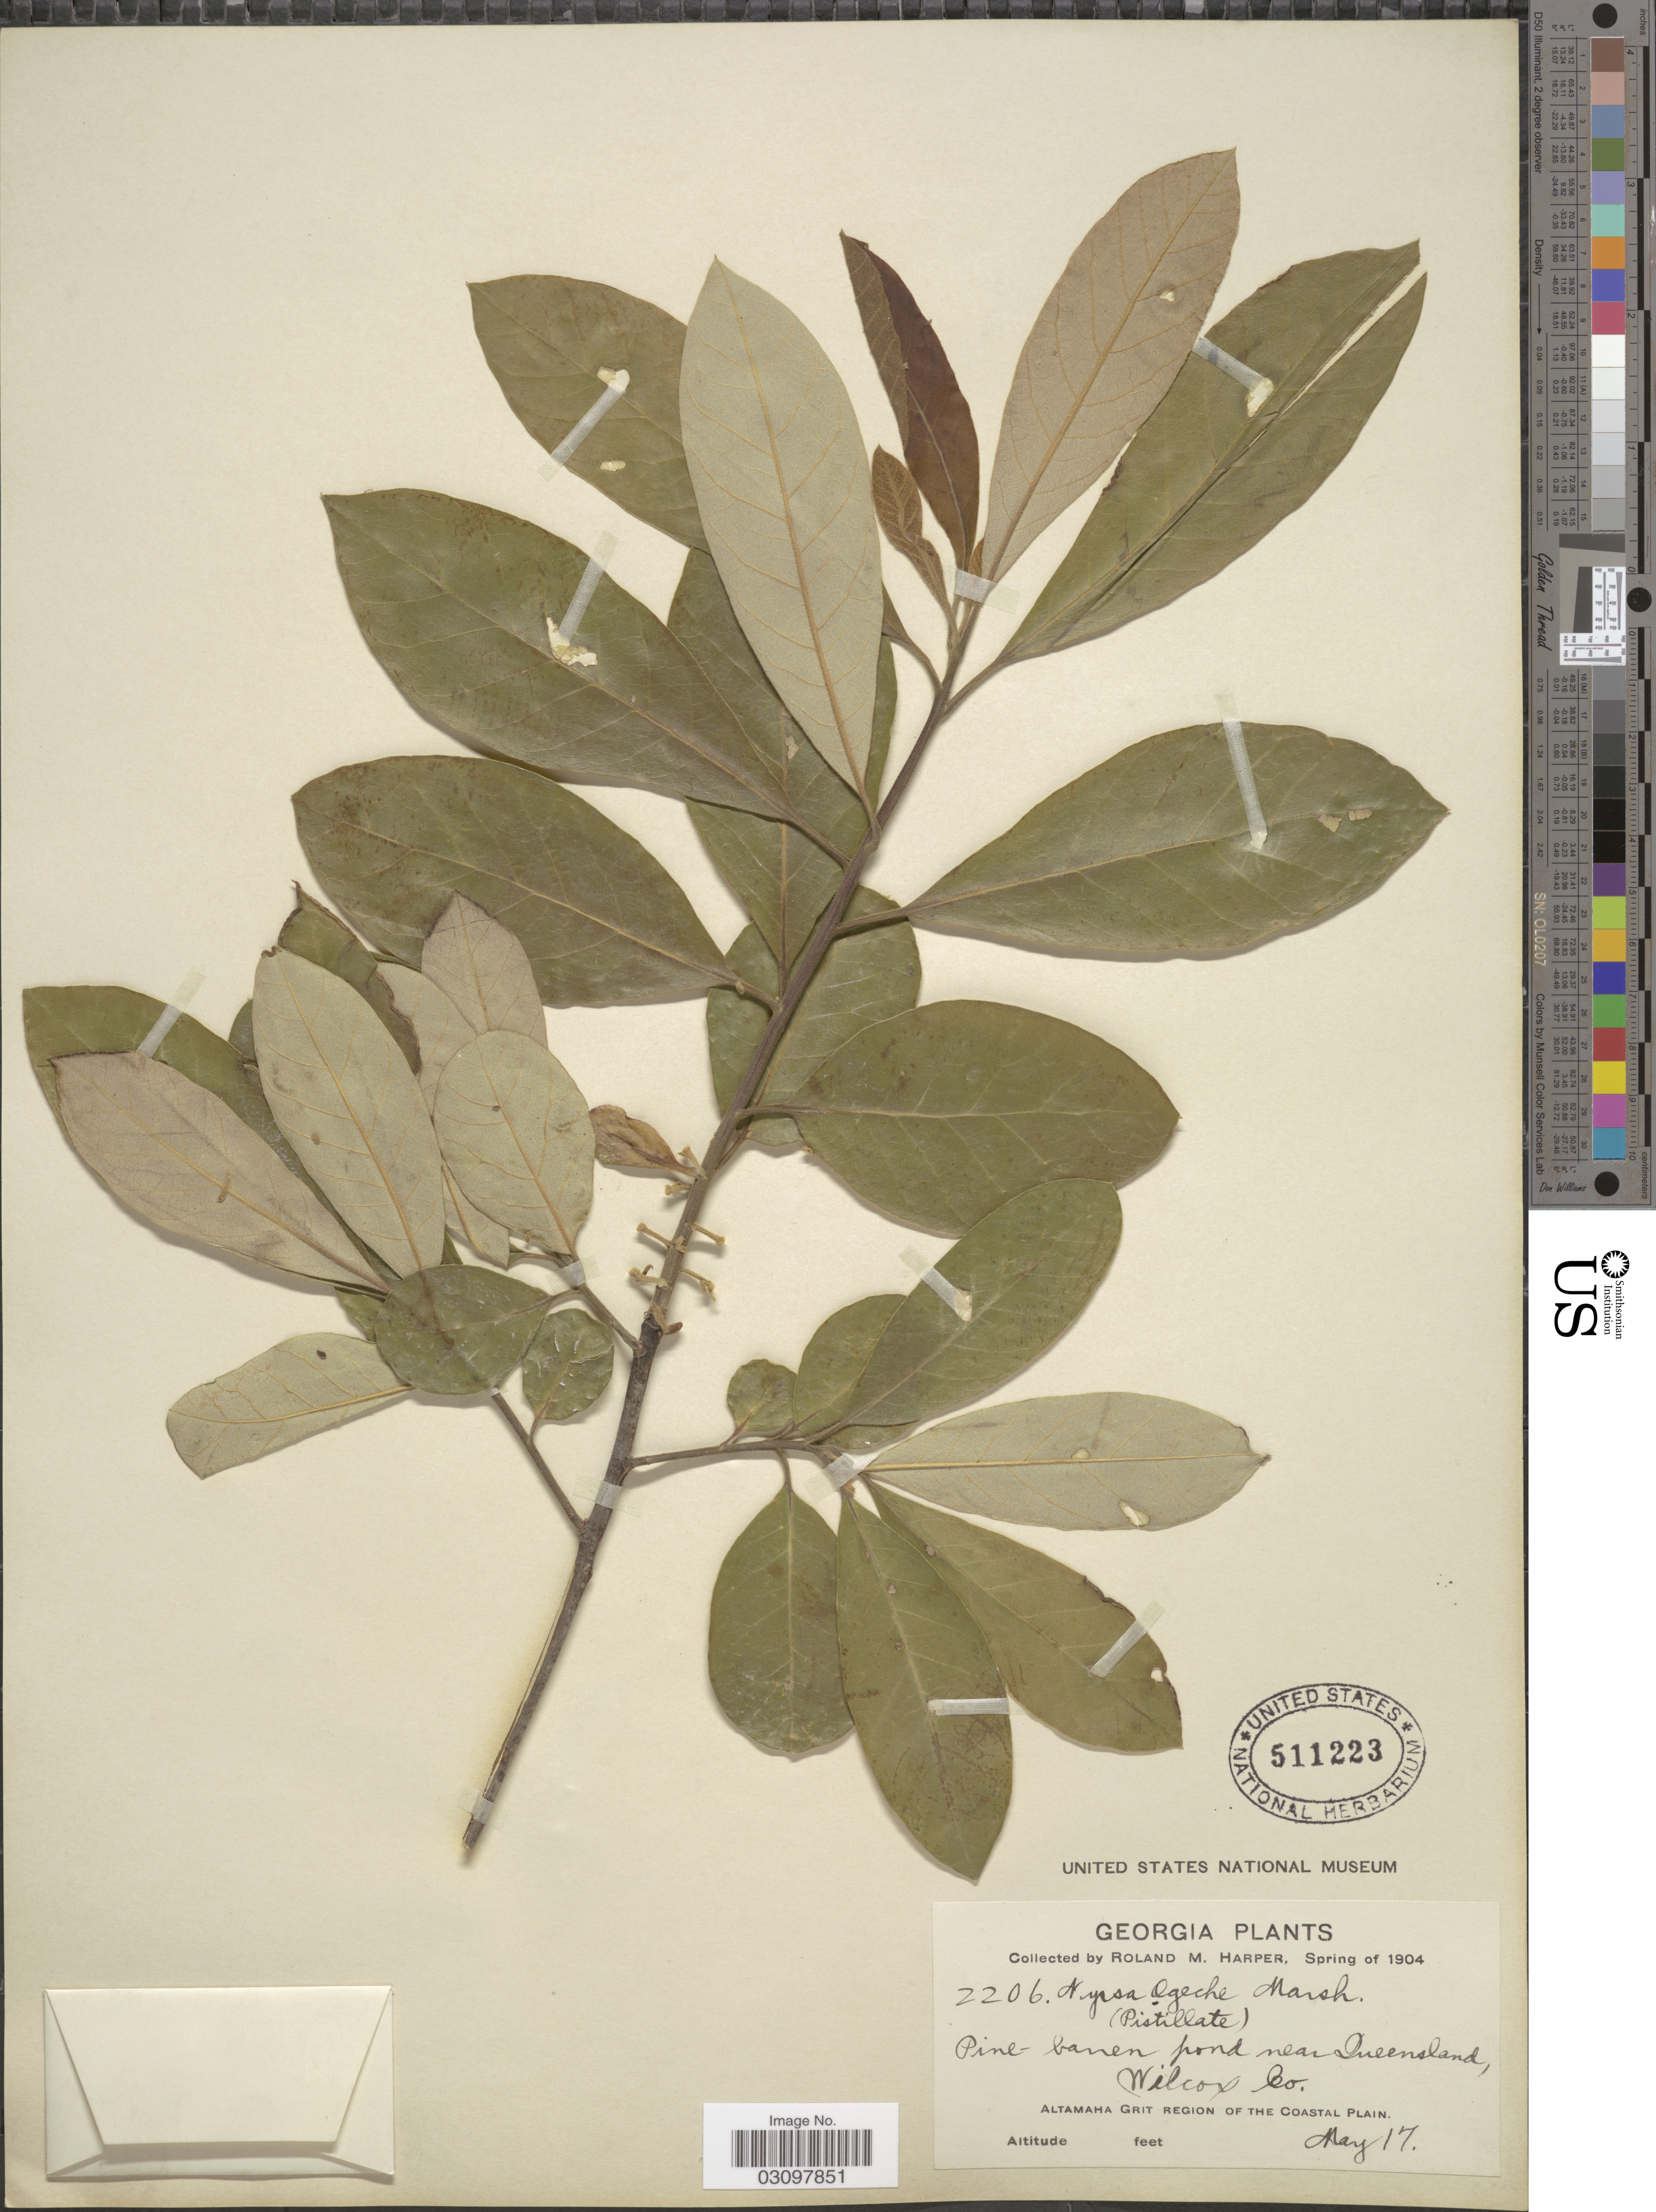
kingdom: Plantae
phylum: Tracheophyta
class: Magnoliopsida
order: Cornales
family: Nyssaceae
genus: Nyssa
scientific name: Nyssa ogeche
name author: W. Bartram ex Marshall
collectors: R. M. Harper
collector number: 2206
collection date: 1904-05-17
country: United States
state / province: Georgia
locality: Pine-barren pond near Queensland, Wilcox Co. Altamaha Grit Region of the Coastal Plain.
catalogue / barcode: US 511223